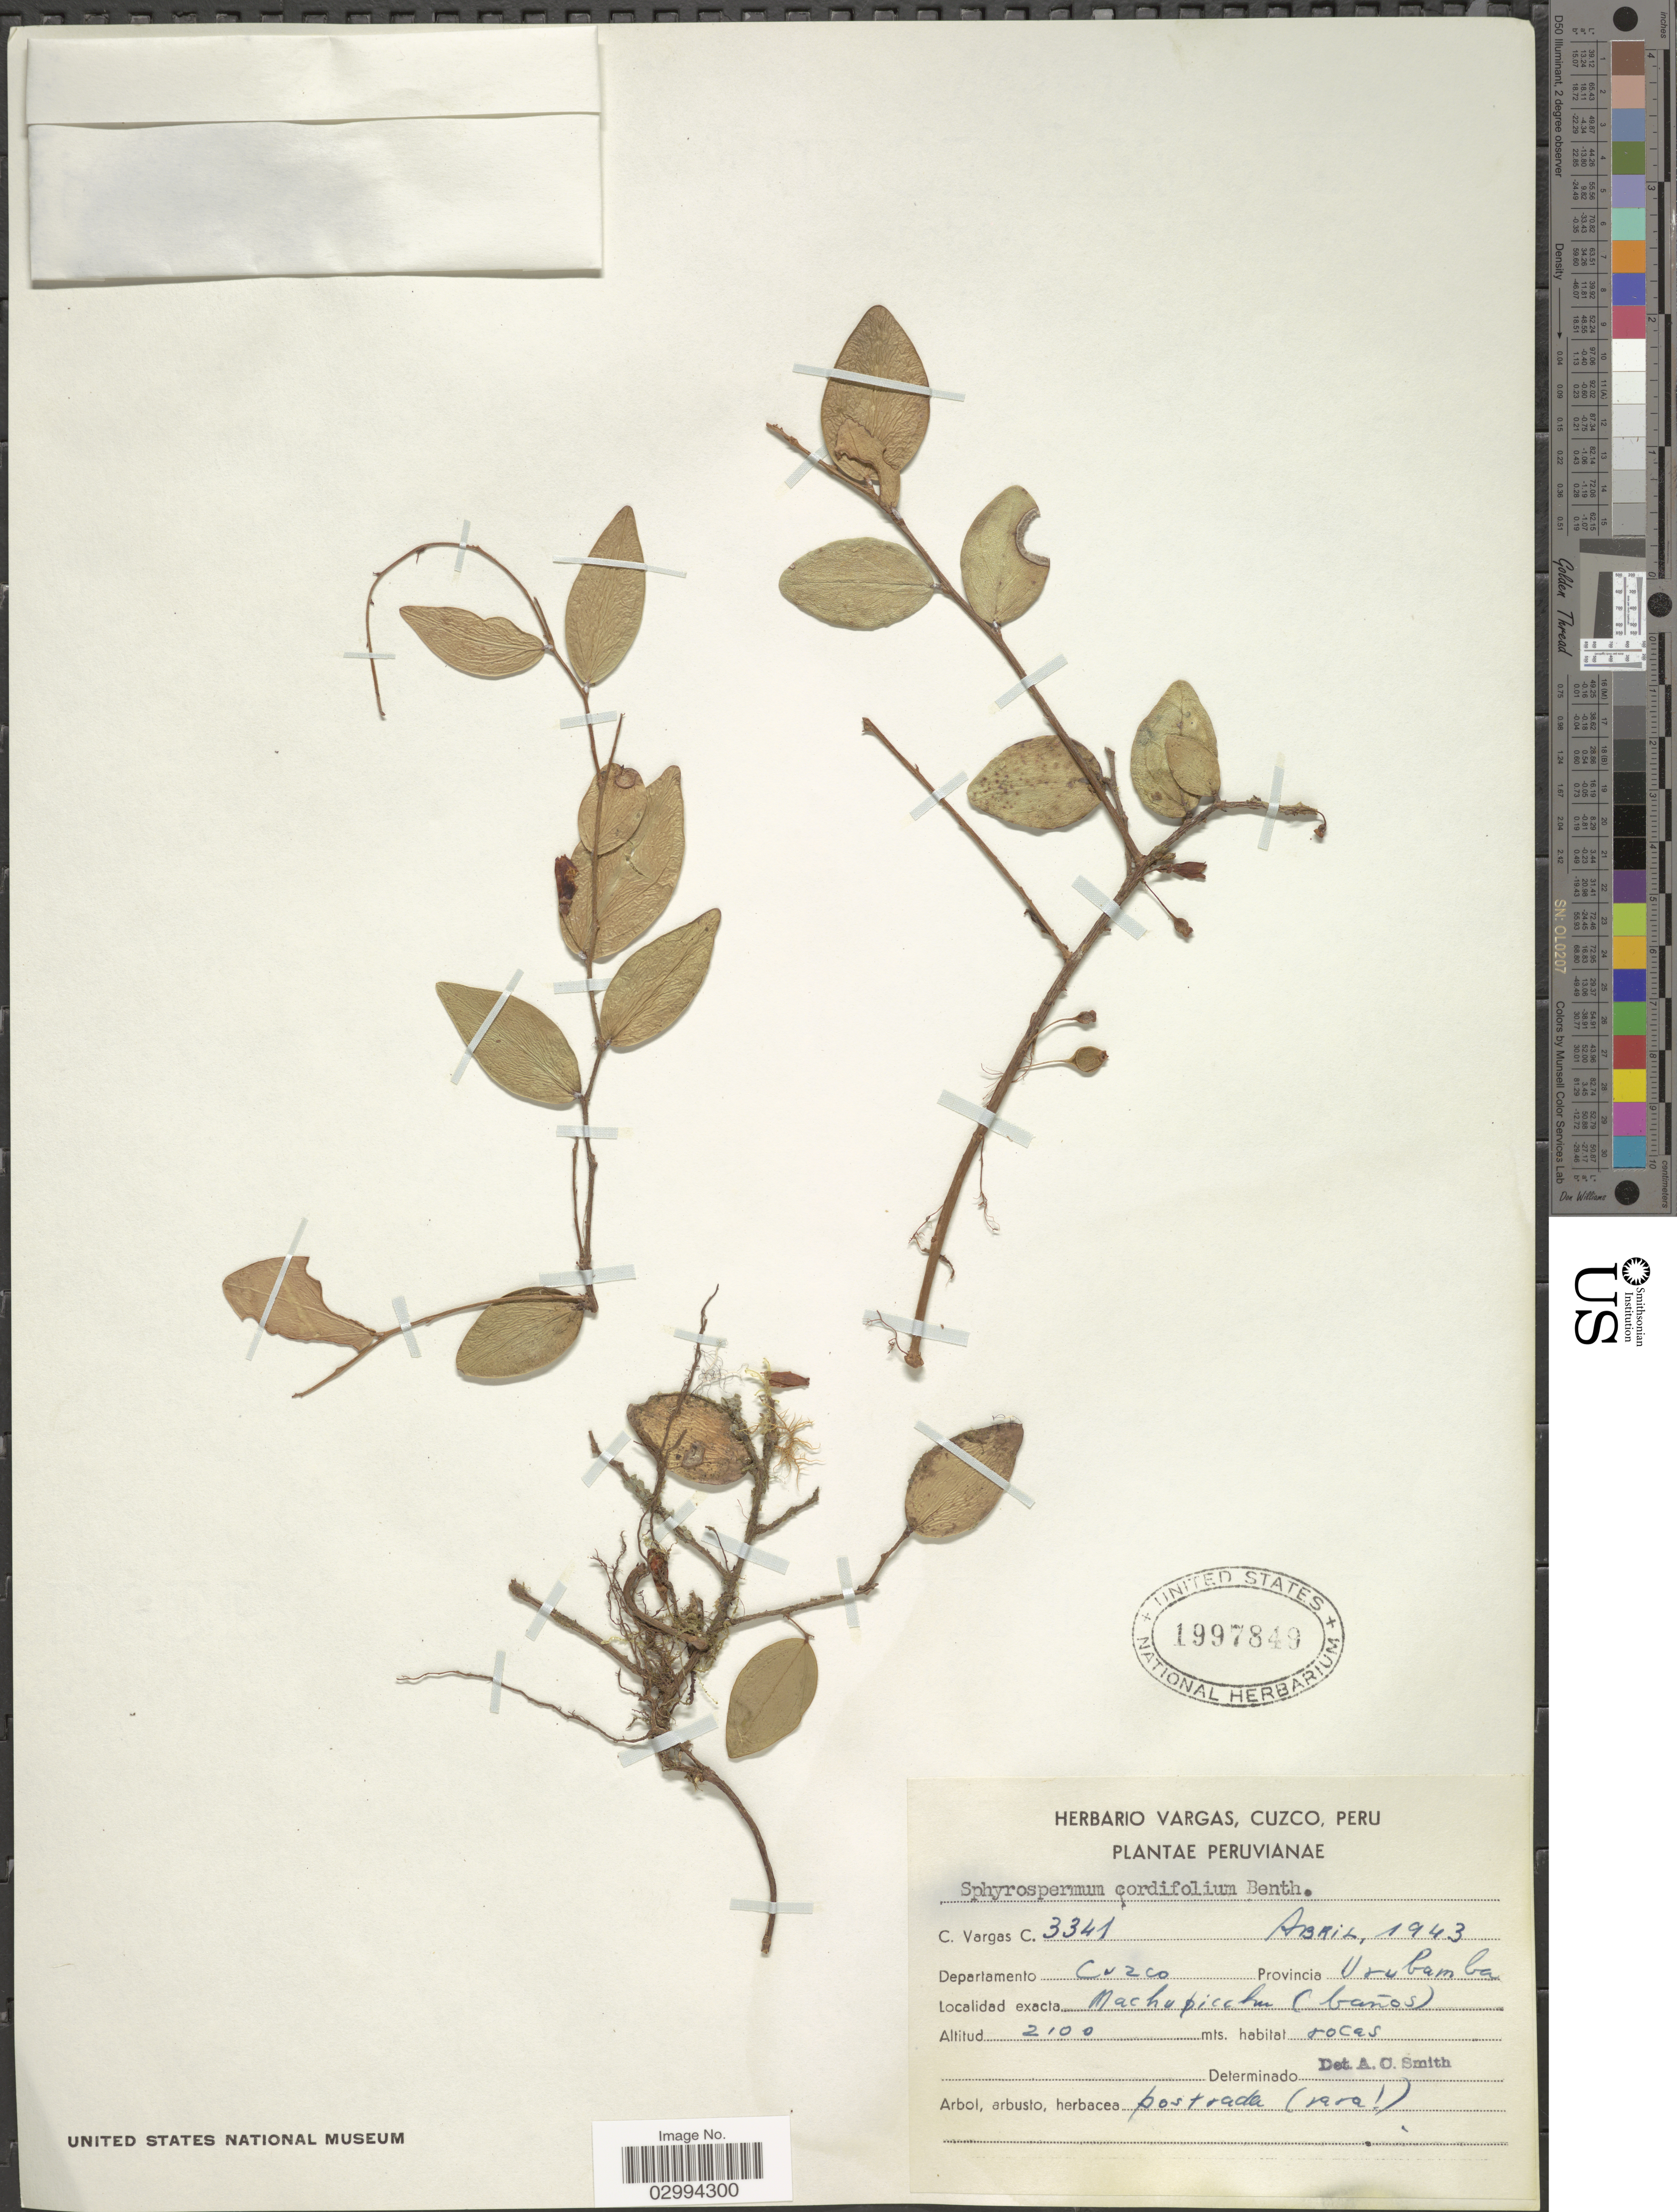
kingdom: Plantae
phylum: Tracheophyta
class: Magnoliopsida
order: Ericales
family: Ericaceae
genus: Sphyrospermum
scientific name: Sphyrospermum cordifolium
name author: Benth.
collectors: C. Vargas Calderón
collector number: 3341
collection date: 1943-04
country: Peru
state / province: Cusco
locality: Departamento Cuzco, Provincia Urubamba, Machupicchu (baños).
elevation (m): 2100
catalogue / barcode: US 1997849